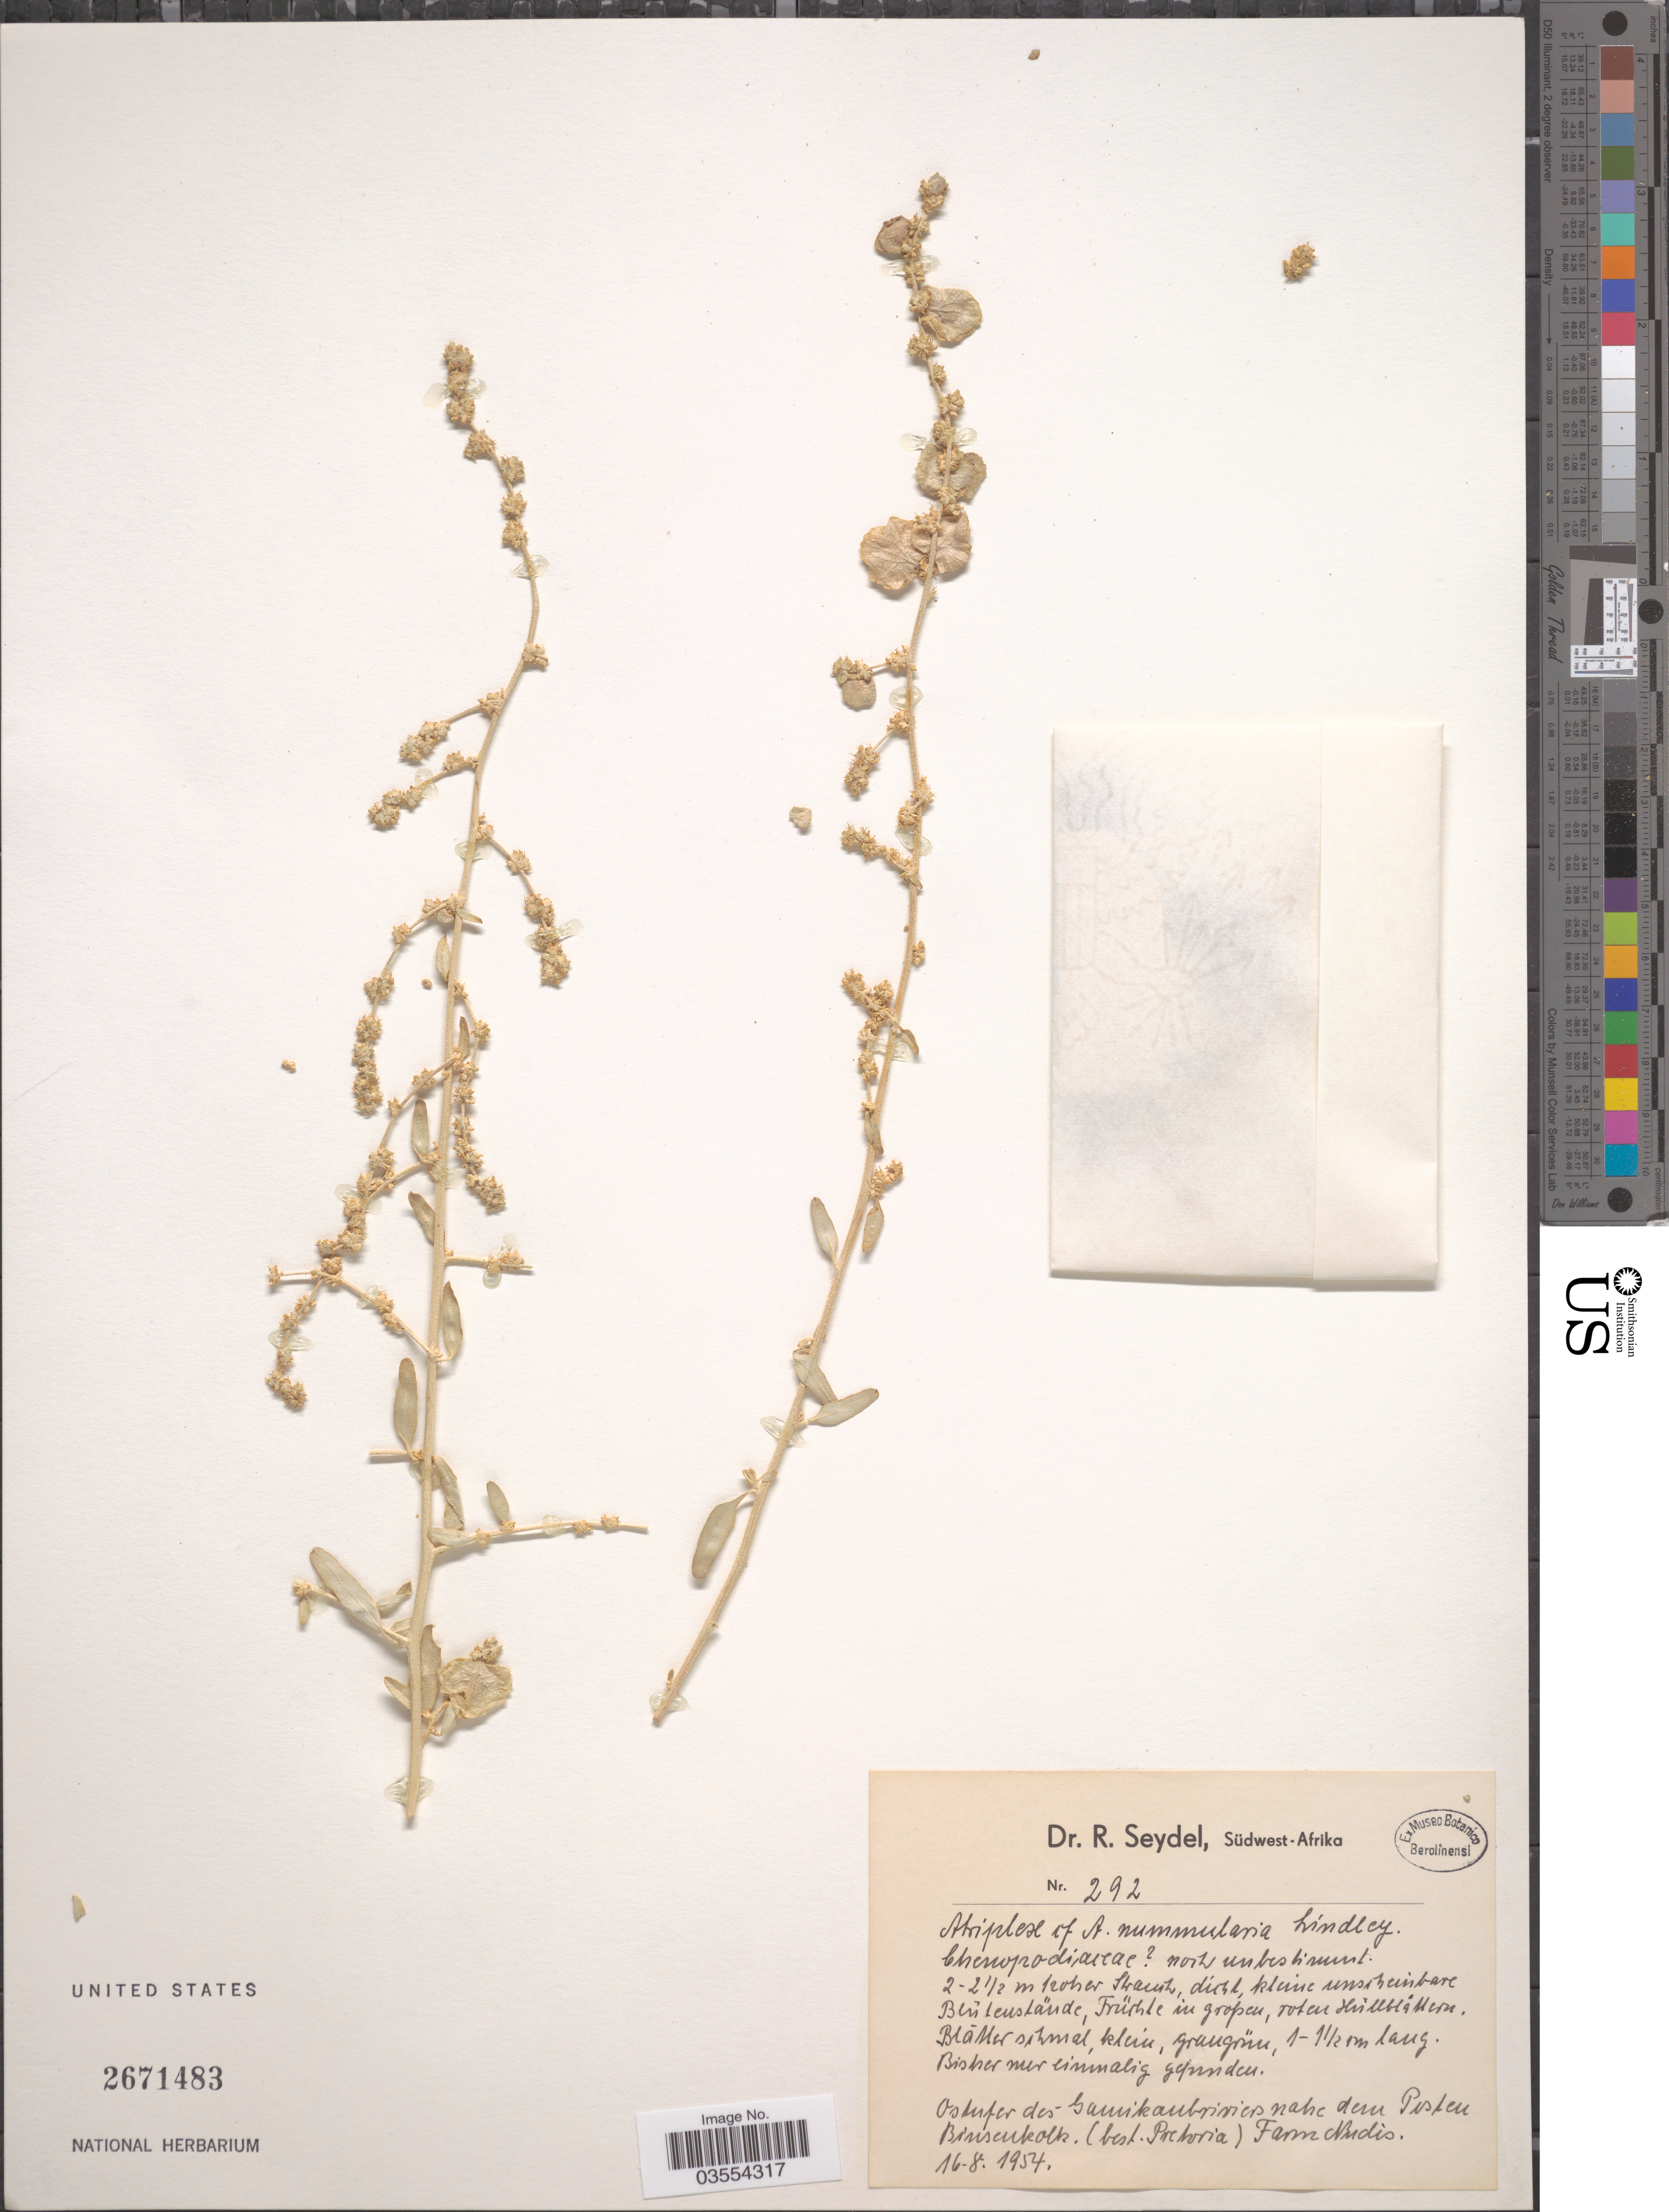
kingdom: Plantae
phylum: Tracheophyta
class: Magnoliopsida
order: Caryophyllales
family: Amaranthaceae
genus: Atriplex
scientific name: Atriplex nummularia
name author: Lindl.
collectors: R. Seydel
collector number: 292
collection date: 1954-08-16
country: Namibia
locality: Südwest-Afrika. Ostufer des Gamikaubrivier [east bank of Gamikaubrivier] nahe dem Pisten Binsenkolk. (best. Pretoria) Farm Nudís.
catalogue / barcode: US 2671483